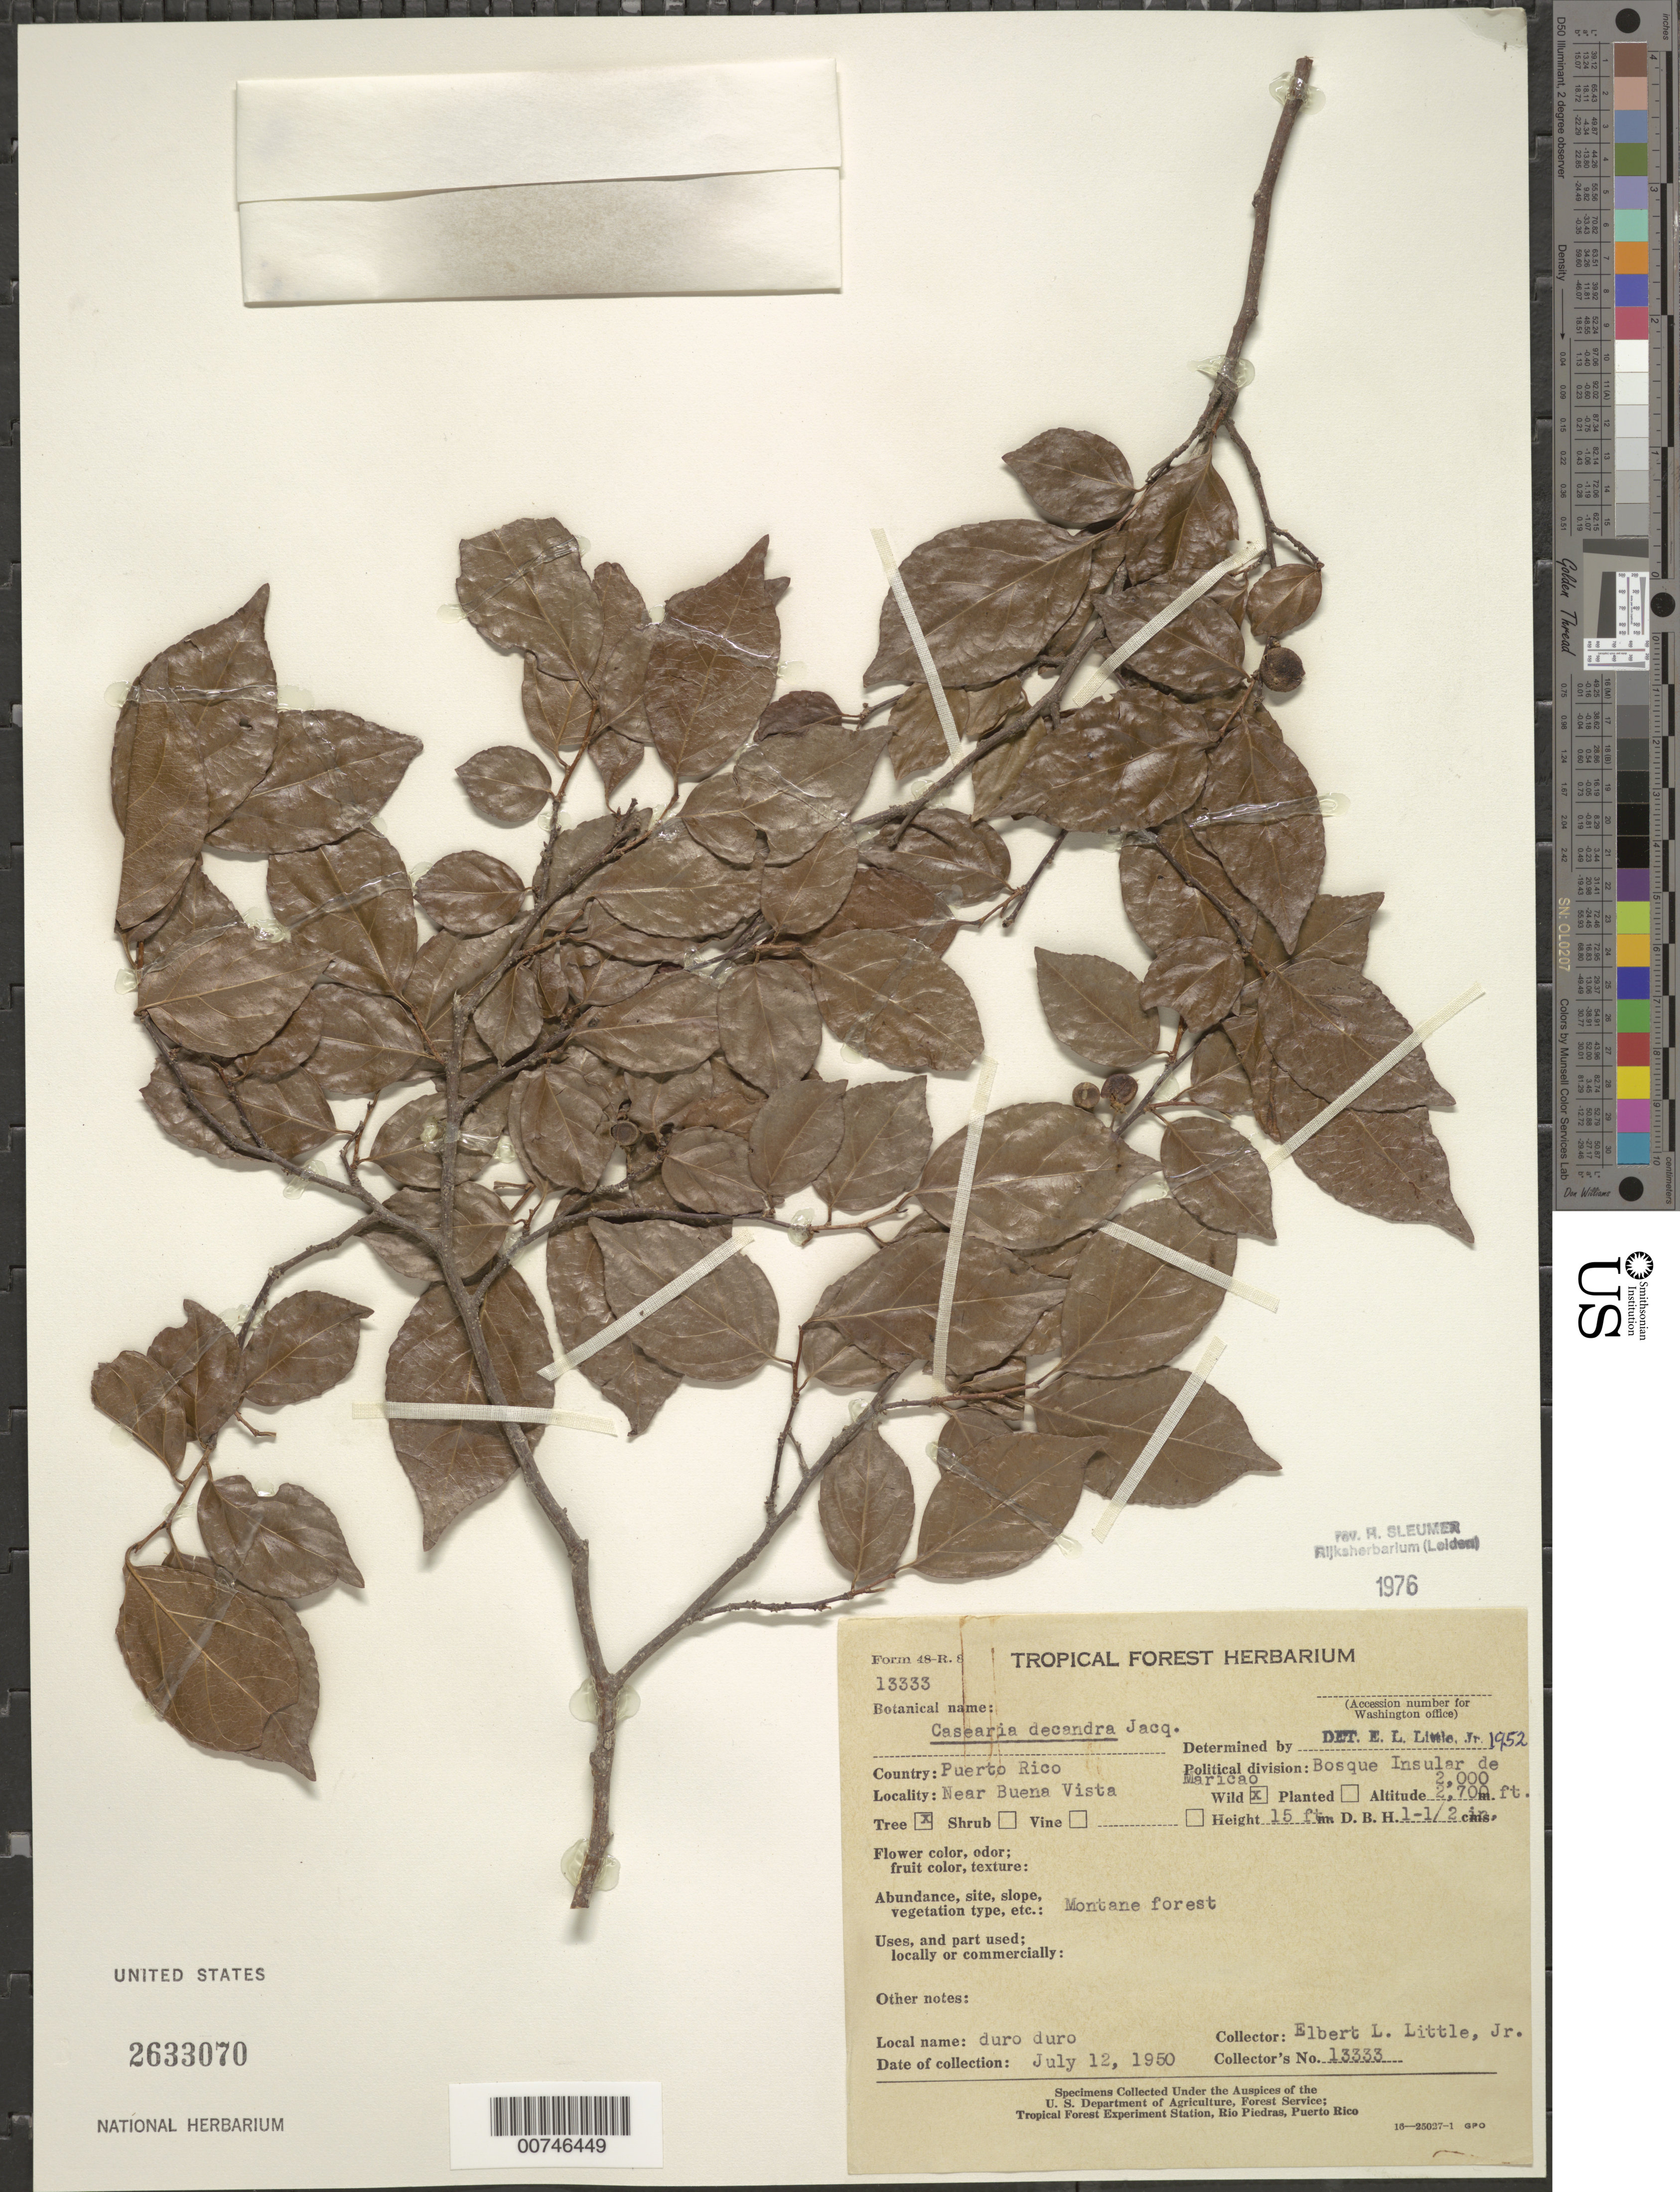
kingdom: Plantae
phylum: Tracheophyta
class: Magnoliopsida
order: Malpighiales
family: Salicaceae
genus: Casearia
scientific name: Casearia decandra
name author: Jacq.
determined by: Sleumer, H. O.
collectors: E. L. Little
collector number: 13333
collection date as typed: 12 Jul 1950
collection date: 1950-07-12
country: Puerto Rico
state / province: Maricao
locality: Bosque Insular de Maricao. Near Buena Vista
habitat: Montane forest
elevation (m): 610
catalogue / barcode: US 2633070